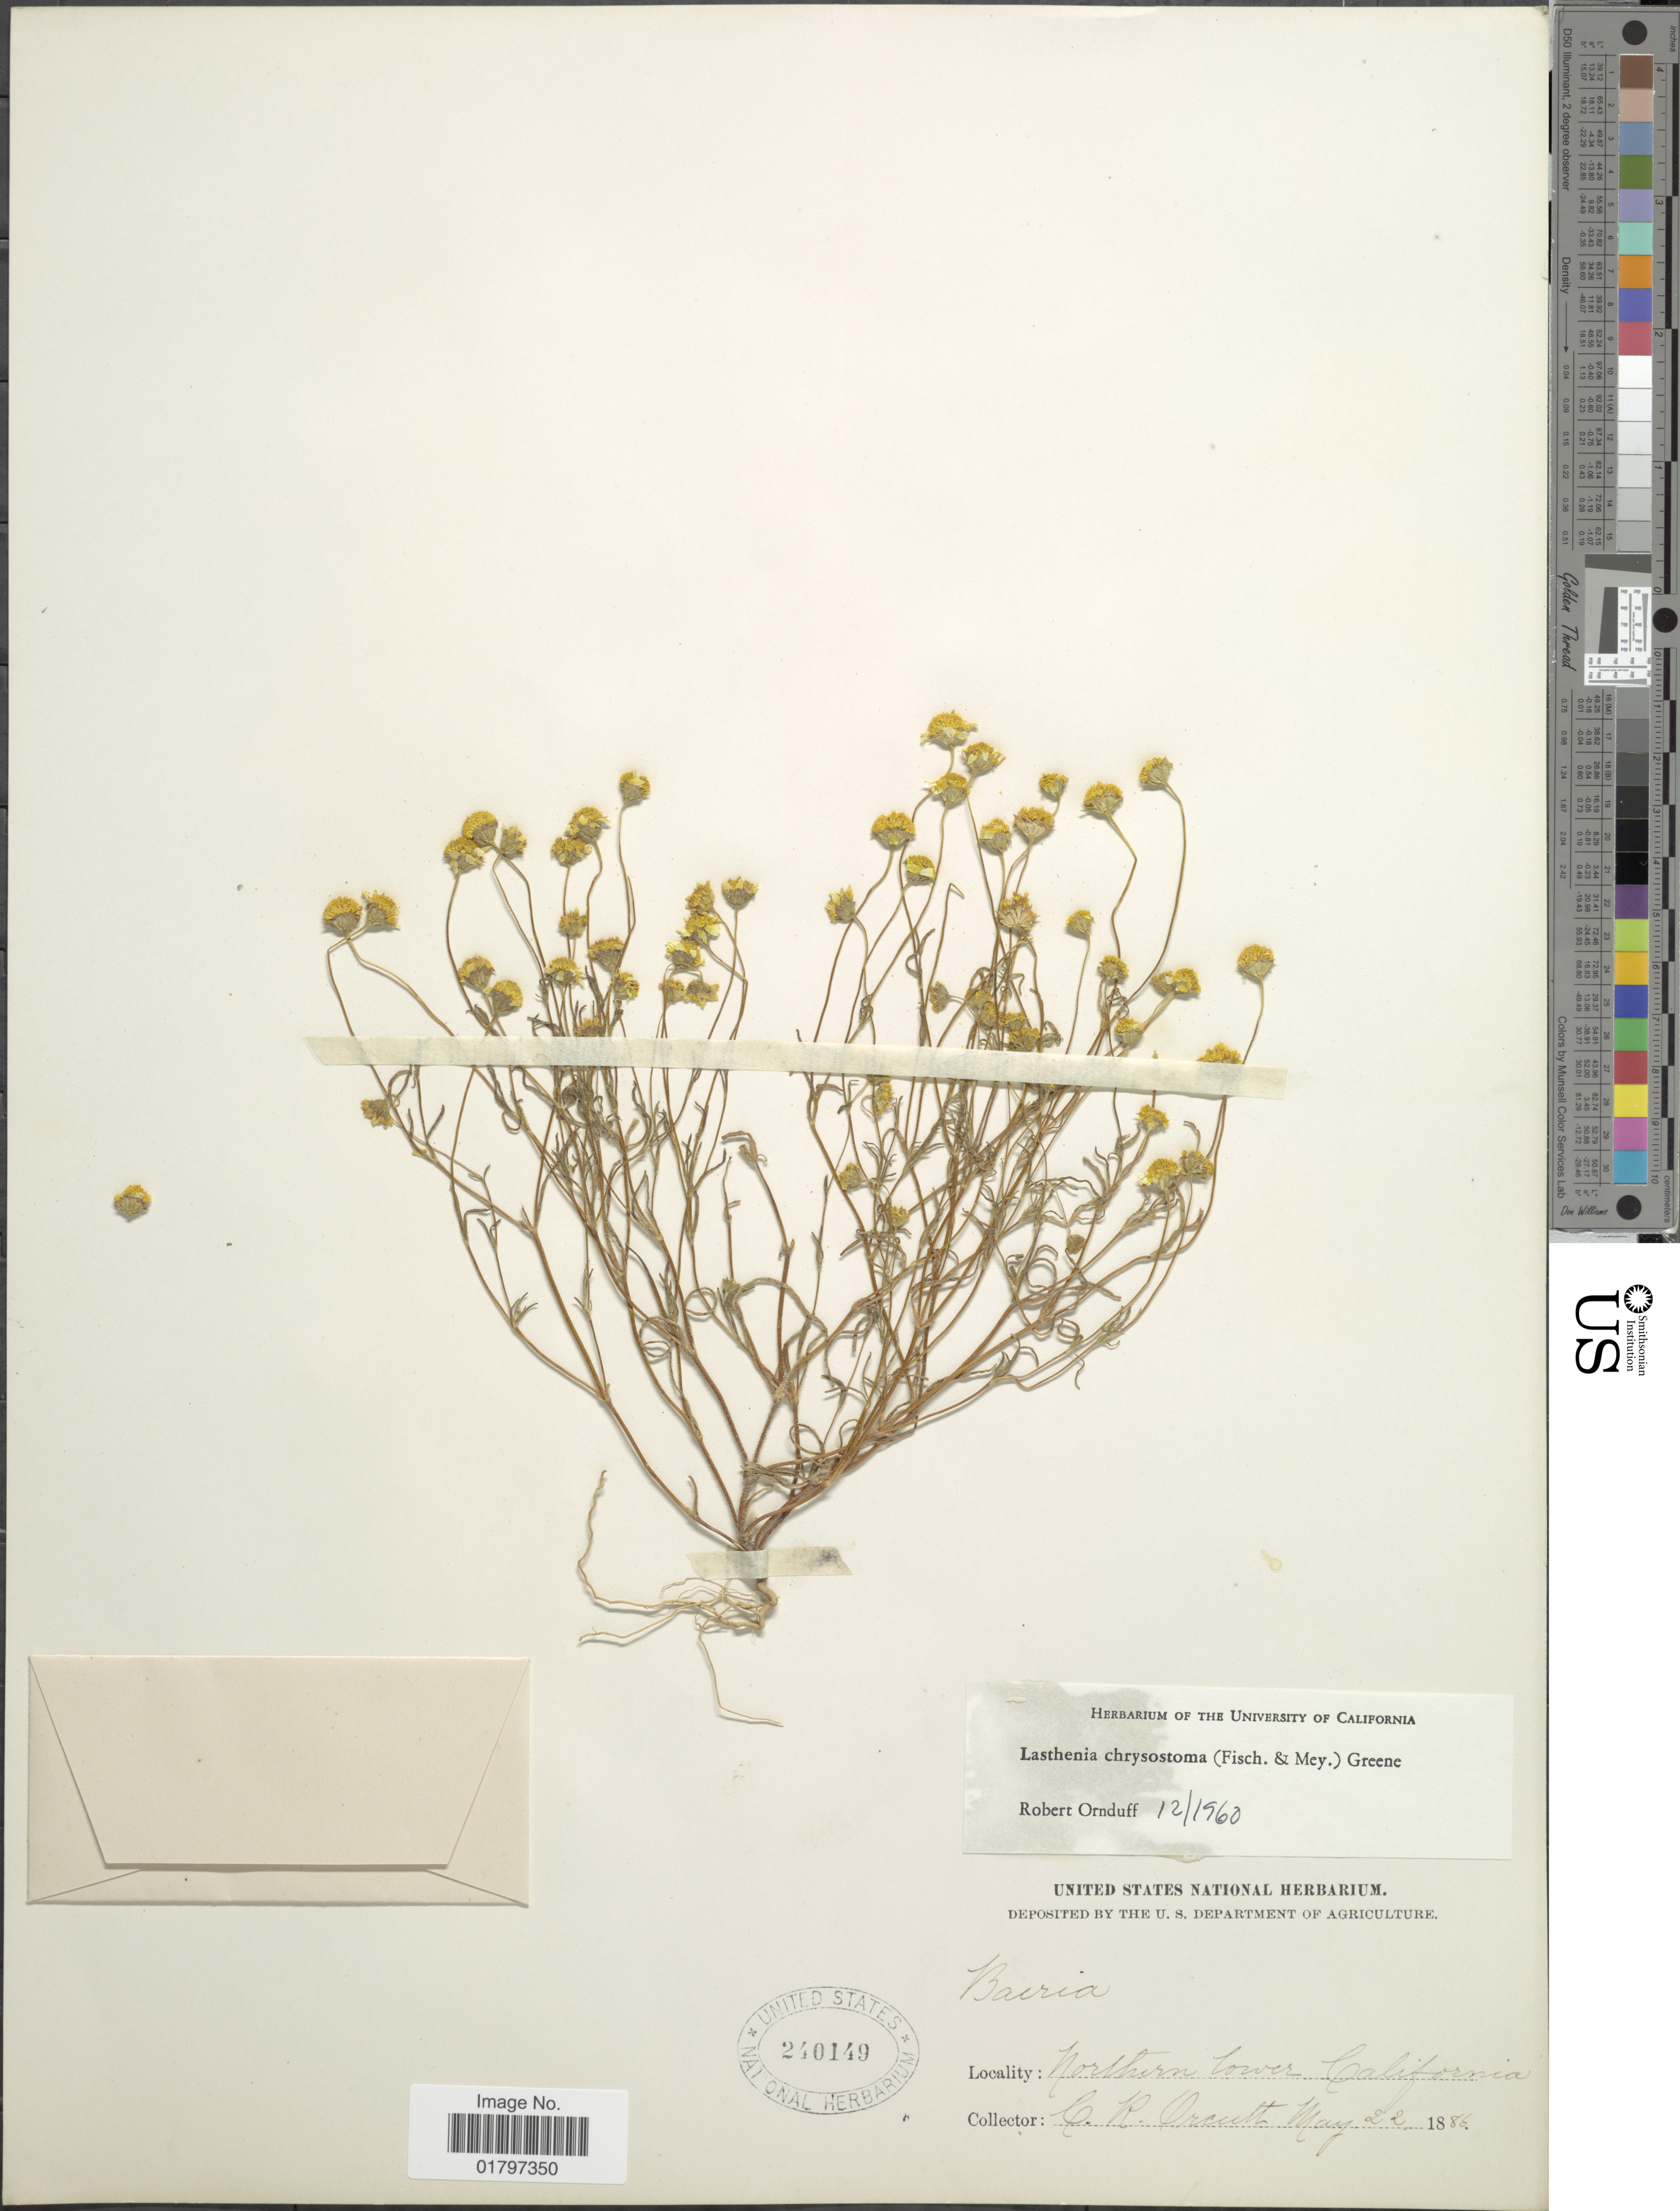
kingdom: Plantae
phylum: Tracheophyta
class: Magnoliopsida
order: Asterales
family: Asteraceae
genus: Lasthenia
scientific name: Lasthenia chrysostoma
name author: (Fisch. & C.A. Mey.) Greene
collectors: C. R. Orcutt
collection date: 1886-05-22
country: Mexico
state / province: Baja California Sur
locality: Northern lower California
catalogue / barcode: US 240149